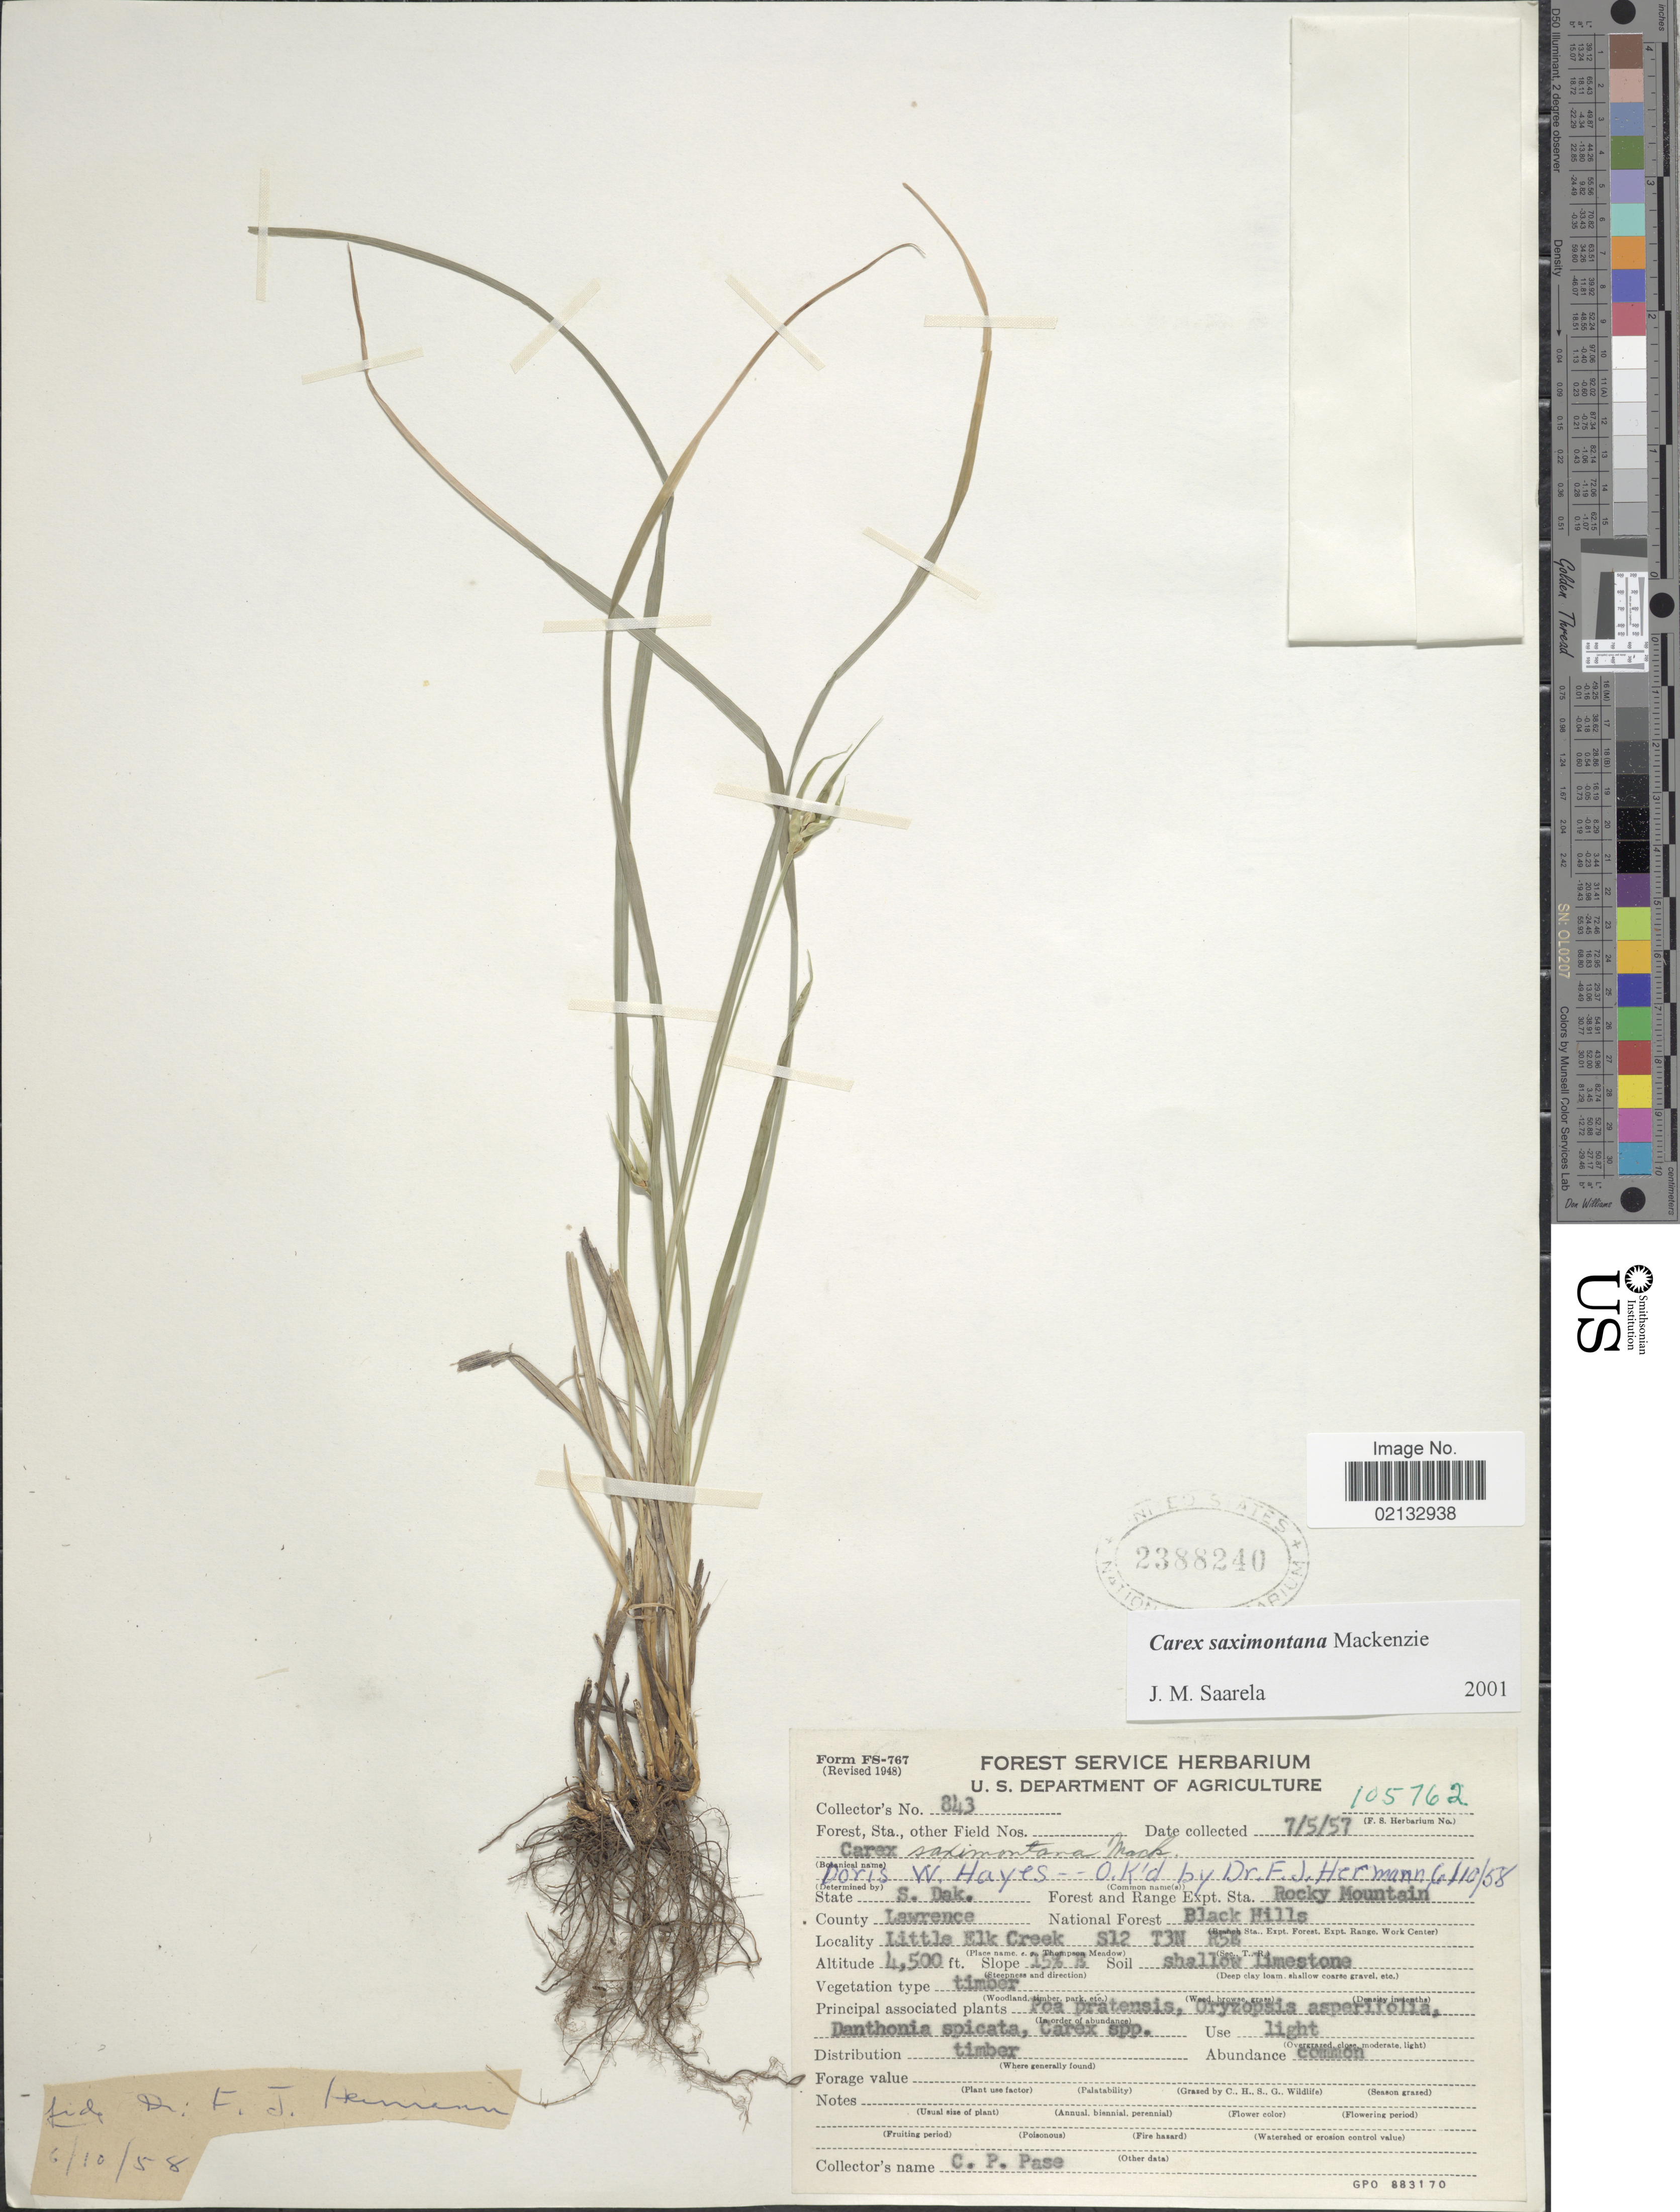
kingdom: Plantae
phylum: Tracheophyta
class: Liliopsida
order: Poales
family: Cyperaceae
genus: Carex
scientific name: Carex saximontana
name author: Mack.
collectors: C. P. Pase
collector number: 843/105762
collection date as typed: Transcribed d/m/y: 5/7/57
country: United States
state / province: South Dakota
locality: S. Dak. Rocky Mountain. County: Lawrence. National Forest: Black Hills. Little Elk Creek S12 T3N R5E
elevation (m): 1372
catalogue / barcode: US 2388240